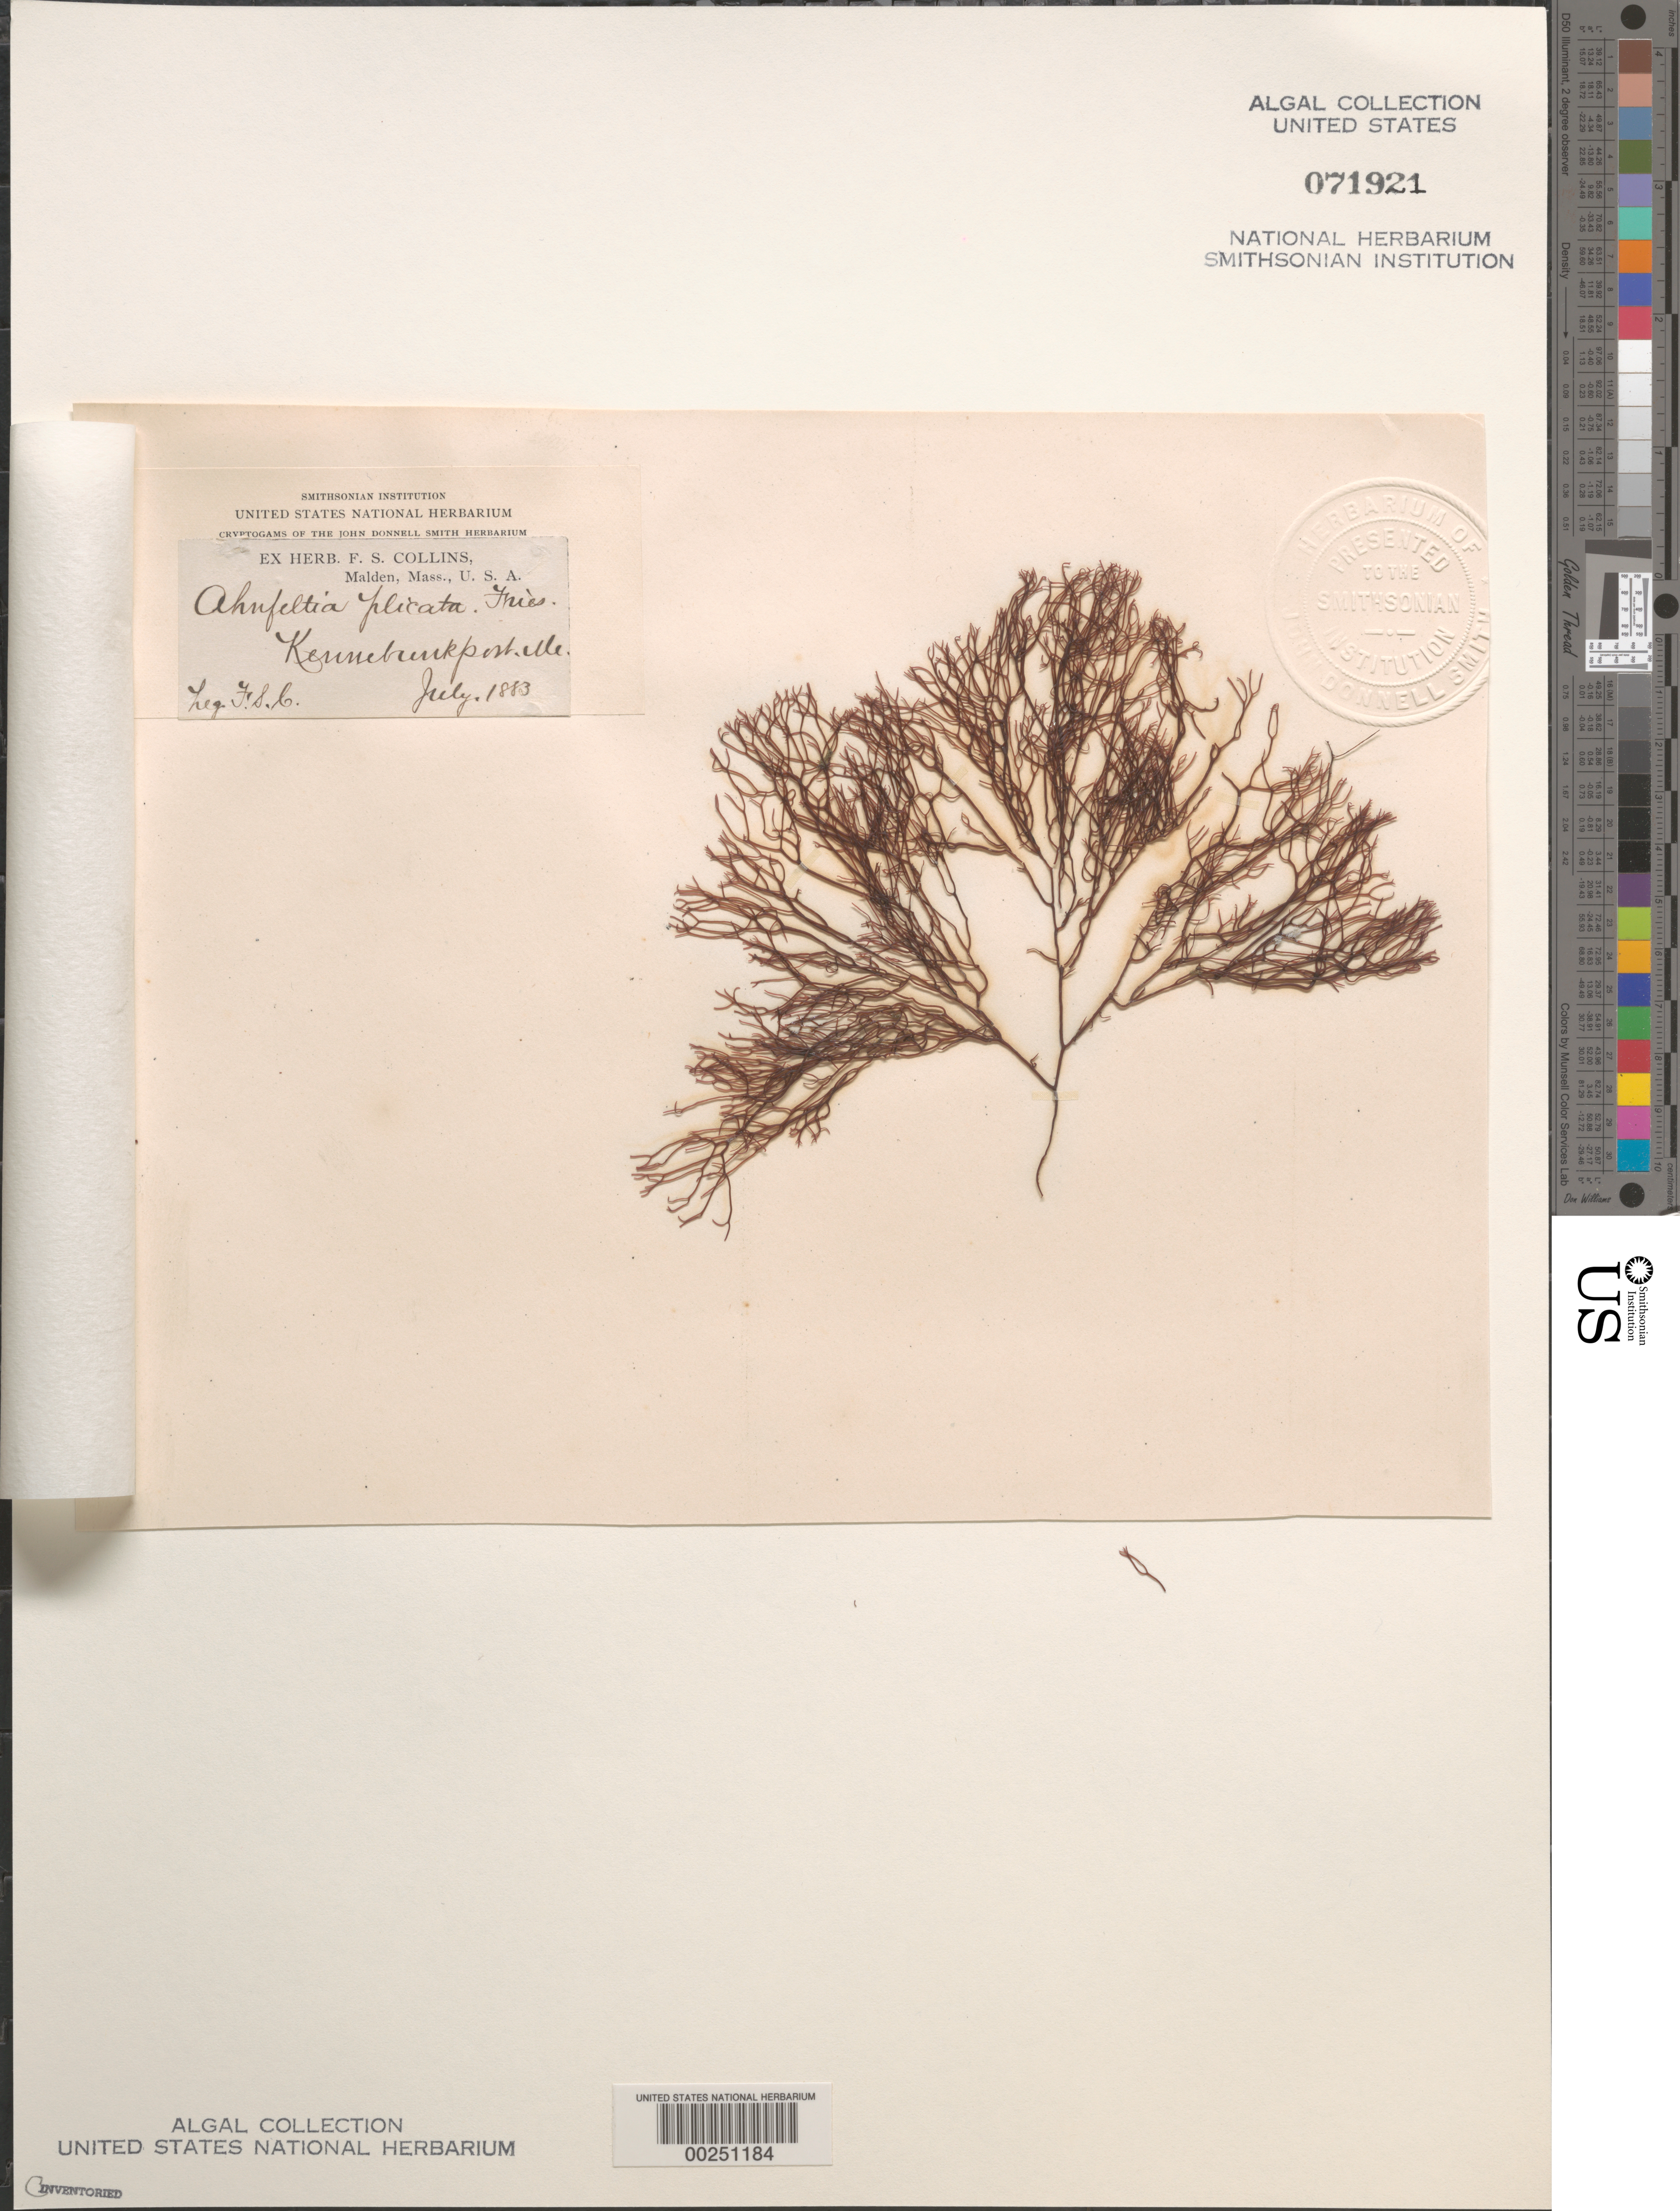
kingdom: Plantae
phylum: Rhodophyta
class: Florideophyceae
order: Ahnfeltiales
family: Ahnfeltiaceae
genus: Ahnfeltia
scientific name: Ahnfeltia plicata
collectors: F. Collins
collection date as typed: Jul 1883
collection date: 1883-07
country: United States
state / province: Maine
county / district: York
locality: Kennebunkport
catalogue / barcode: US 71921